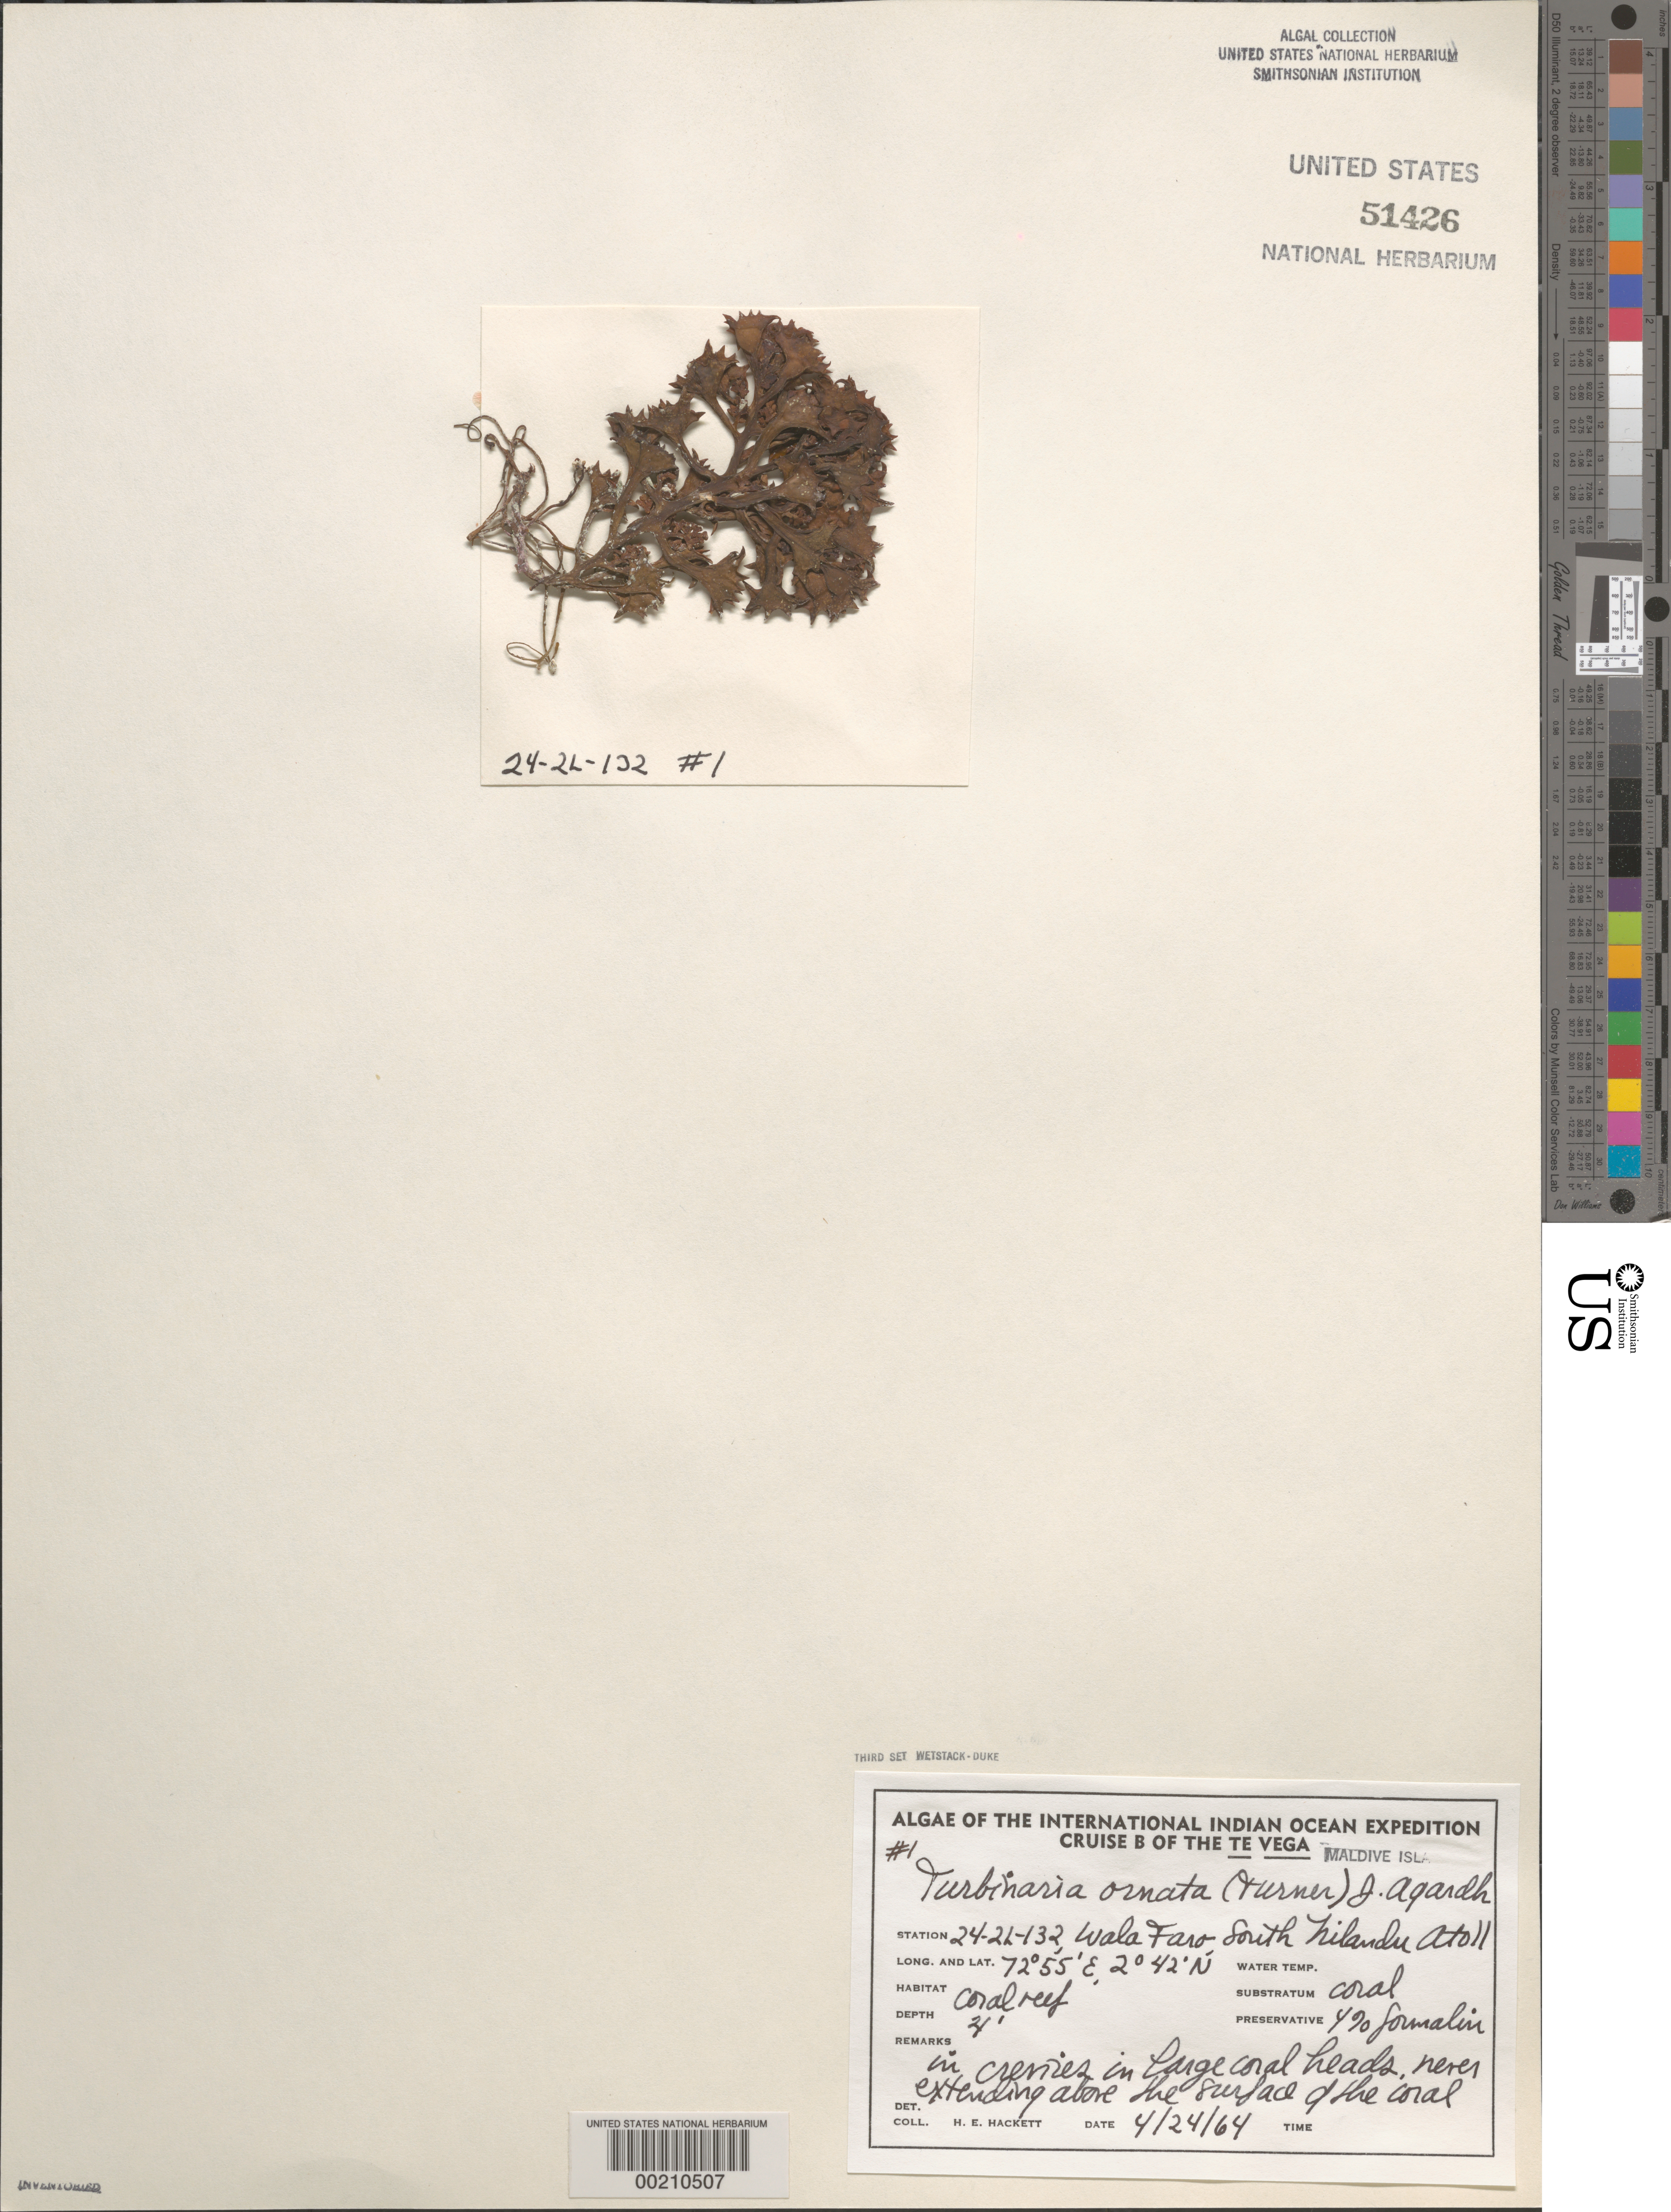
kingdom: Chromista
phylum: Ochrophyta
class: Phaeophyceae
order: Fucales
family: Sargassaceae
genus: Turbinaria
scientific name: Turbinaria ornata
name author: (Turner) J. Agardh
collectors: H. E. Hackett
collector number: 1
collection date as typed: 24 Apr 1964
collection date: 1964-04-24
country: Maldive Islands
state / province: Daalu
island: South Nilandu Atoll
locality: Wala Faro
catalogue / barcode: US 51426